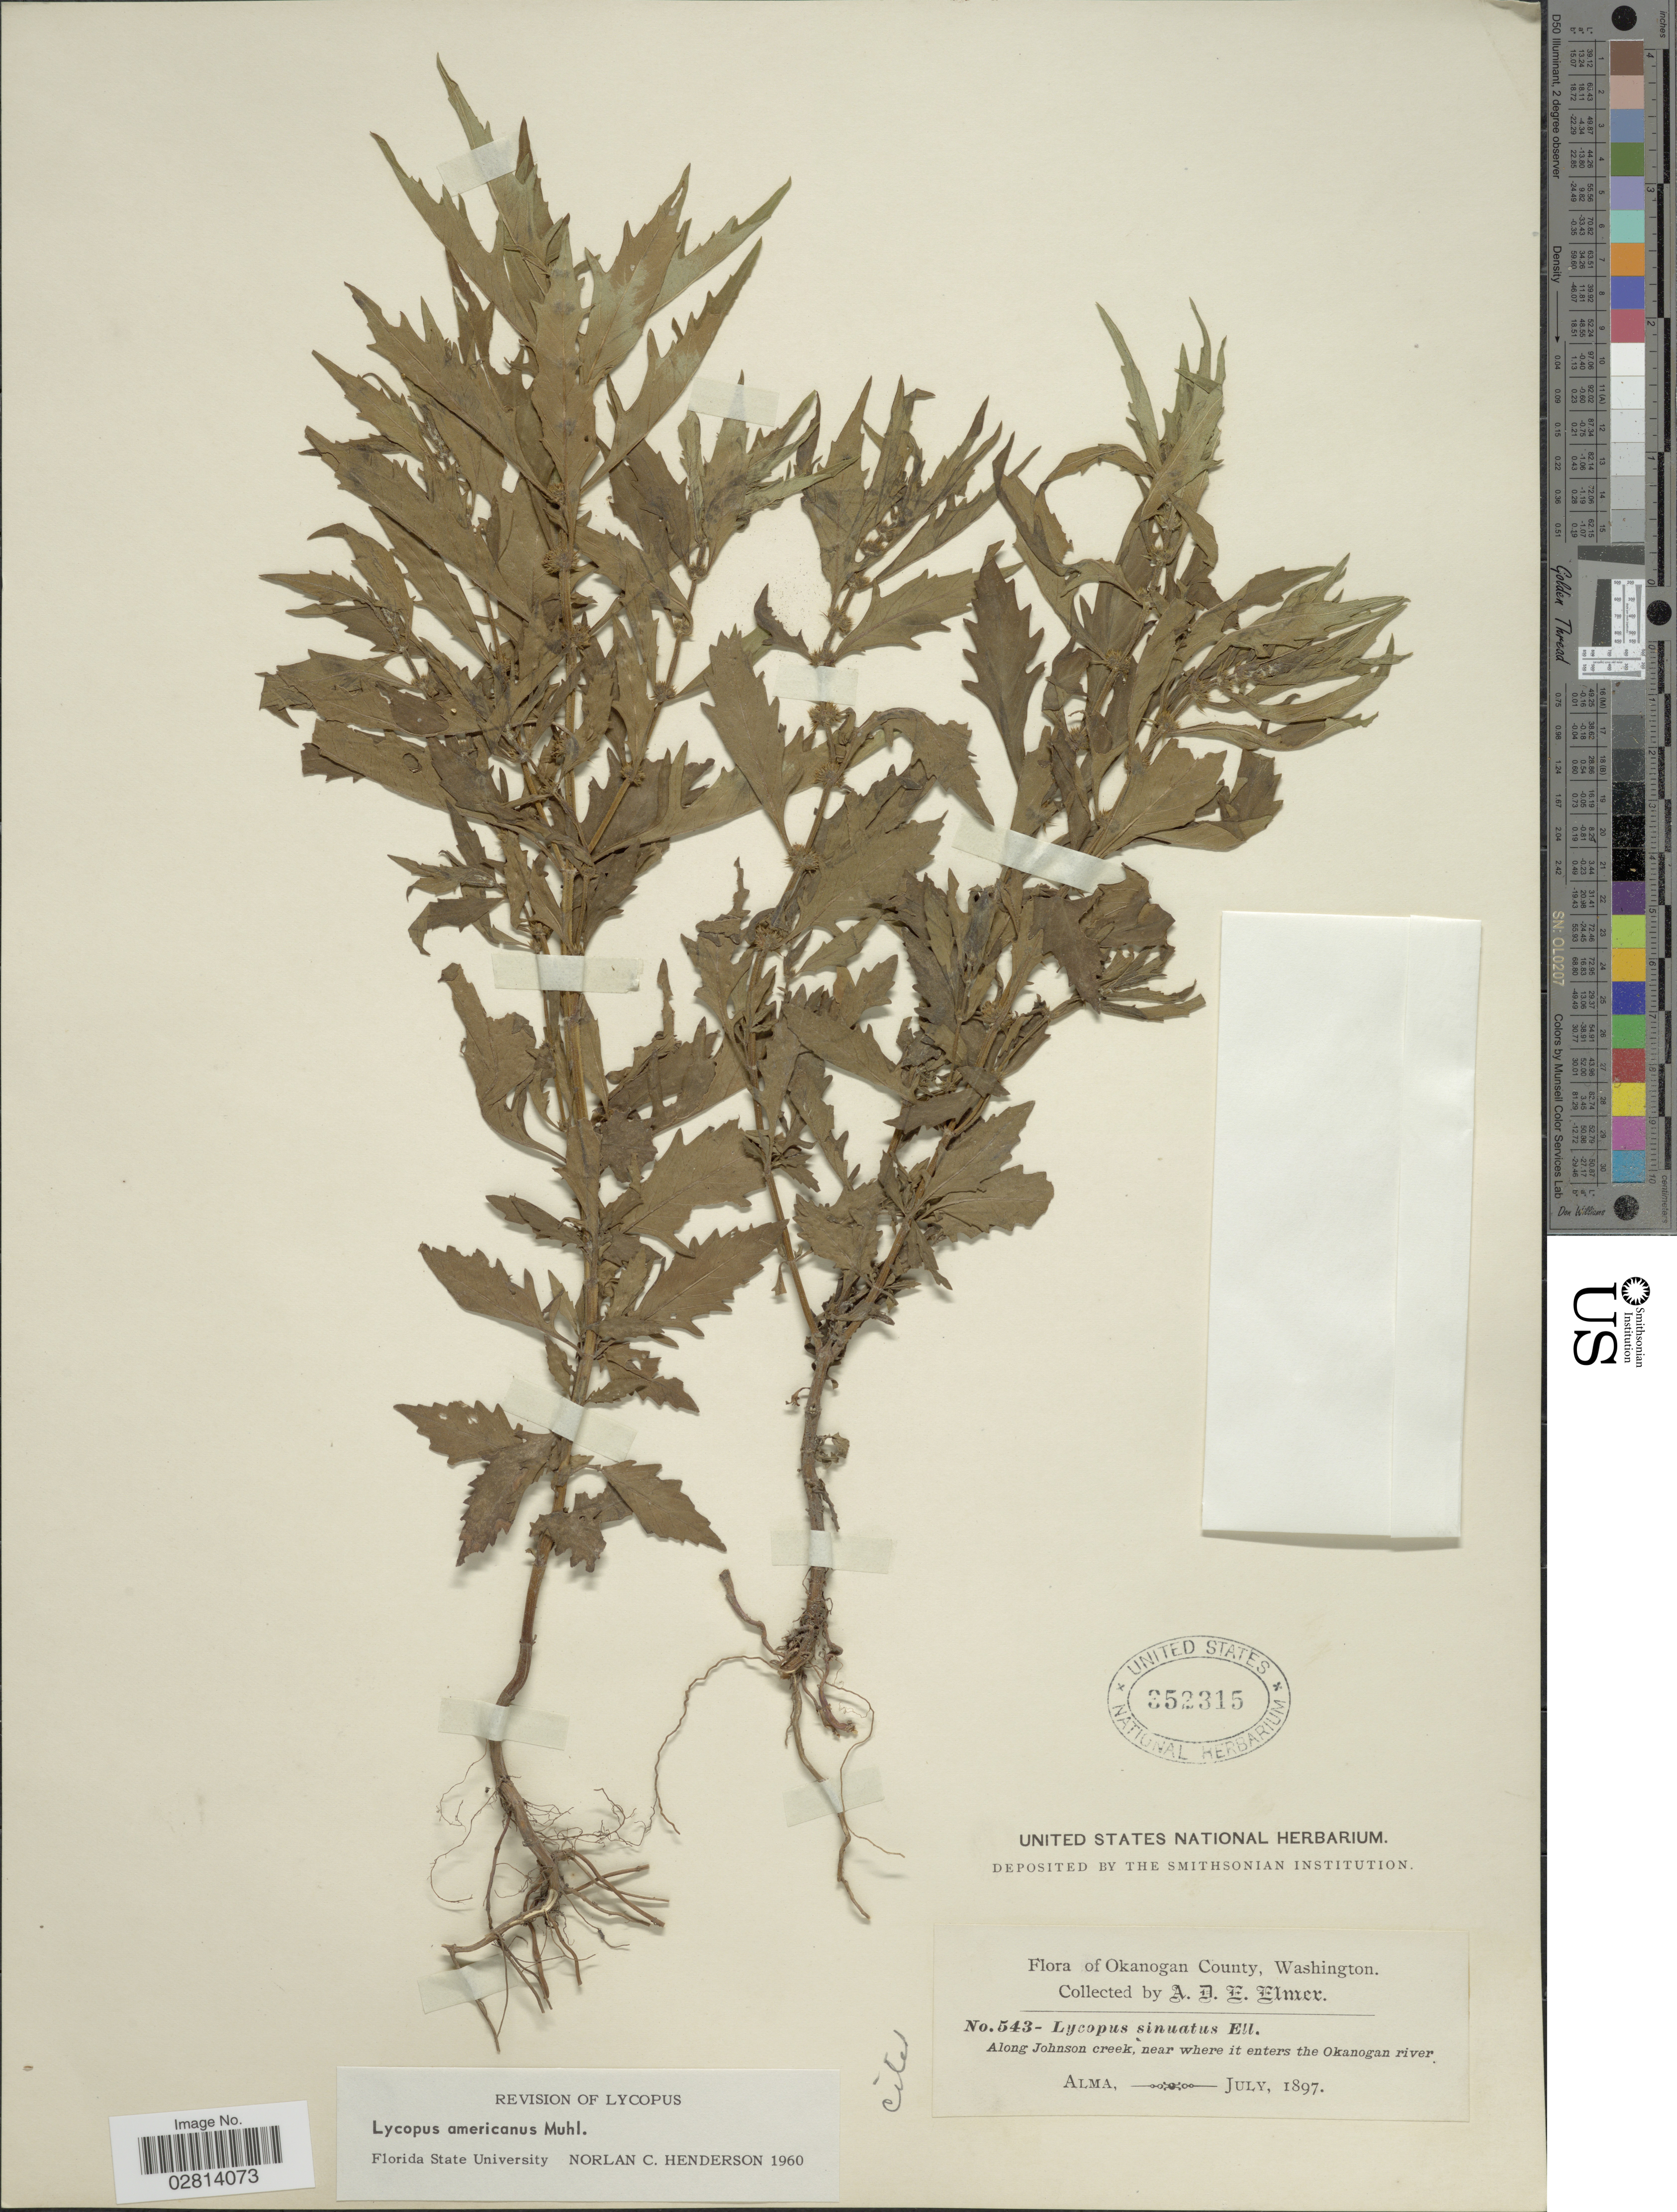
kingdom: Plantae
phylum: Tracheophyta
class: Magnoliopsida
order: Lamiales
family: Lamiaceae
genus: Lycopus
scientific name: Lycopus americanus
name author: Muhl. ex W.P.C. Barton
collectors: A. D. E. Elmer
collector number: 543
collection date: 1897-07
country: United States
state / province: Washington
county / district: Okanogan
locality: Okanogan County, Washington, Along Johnson creek, near where it enters the Okanogan river, Alma.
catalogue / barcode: US 352315